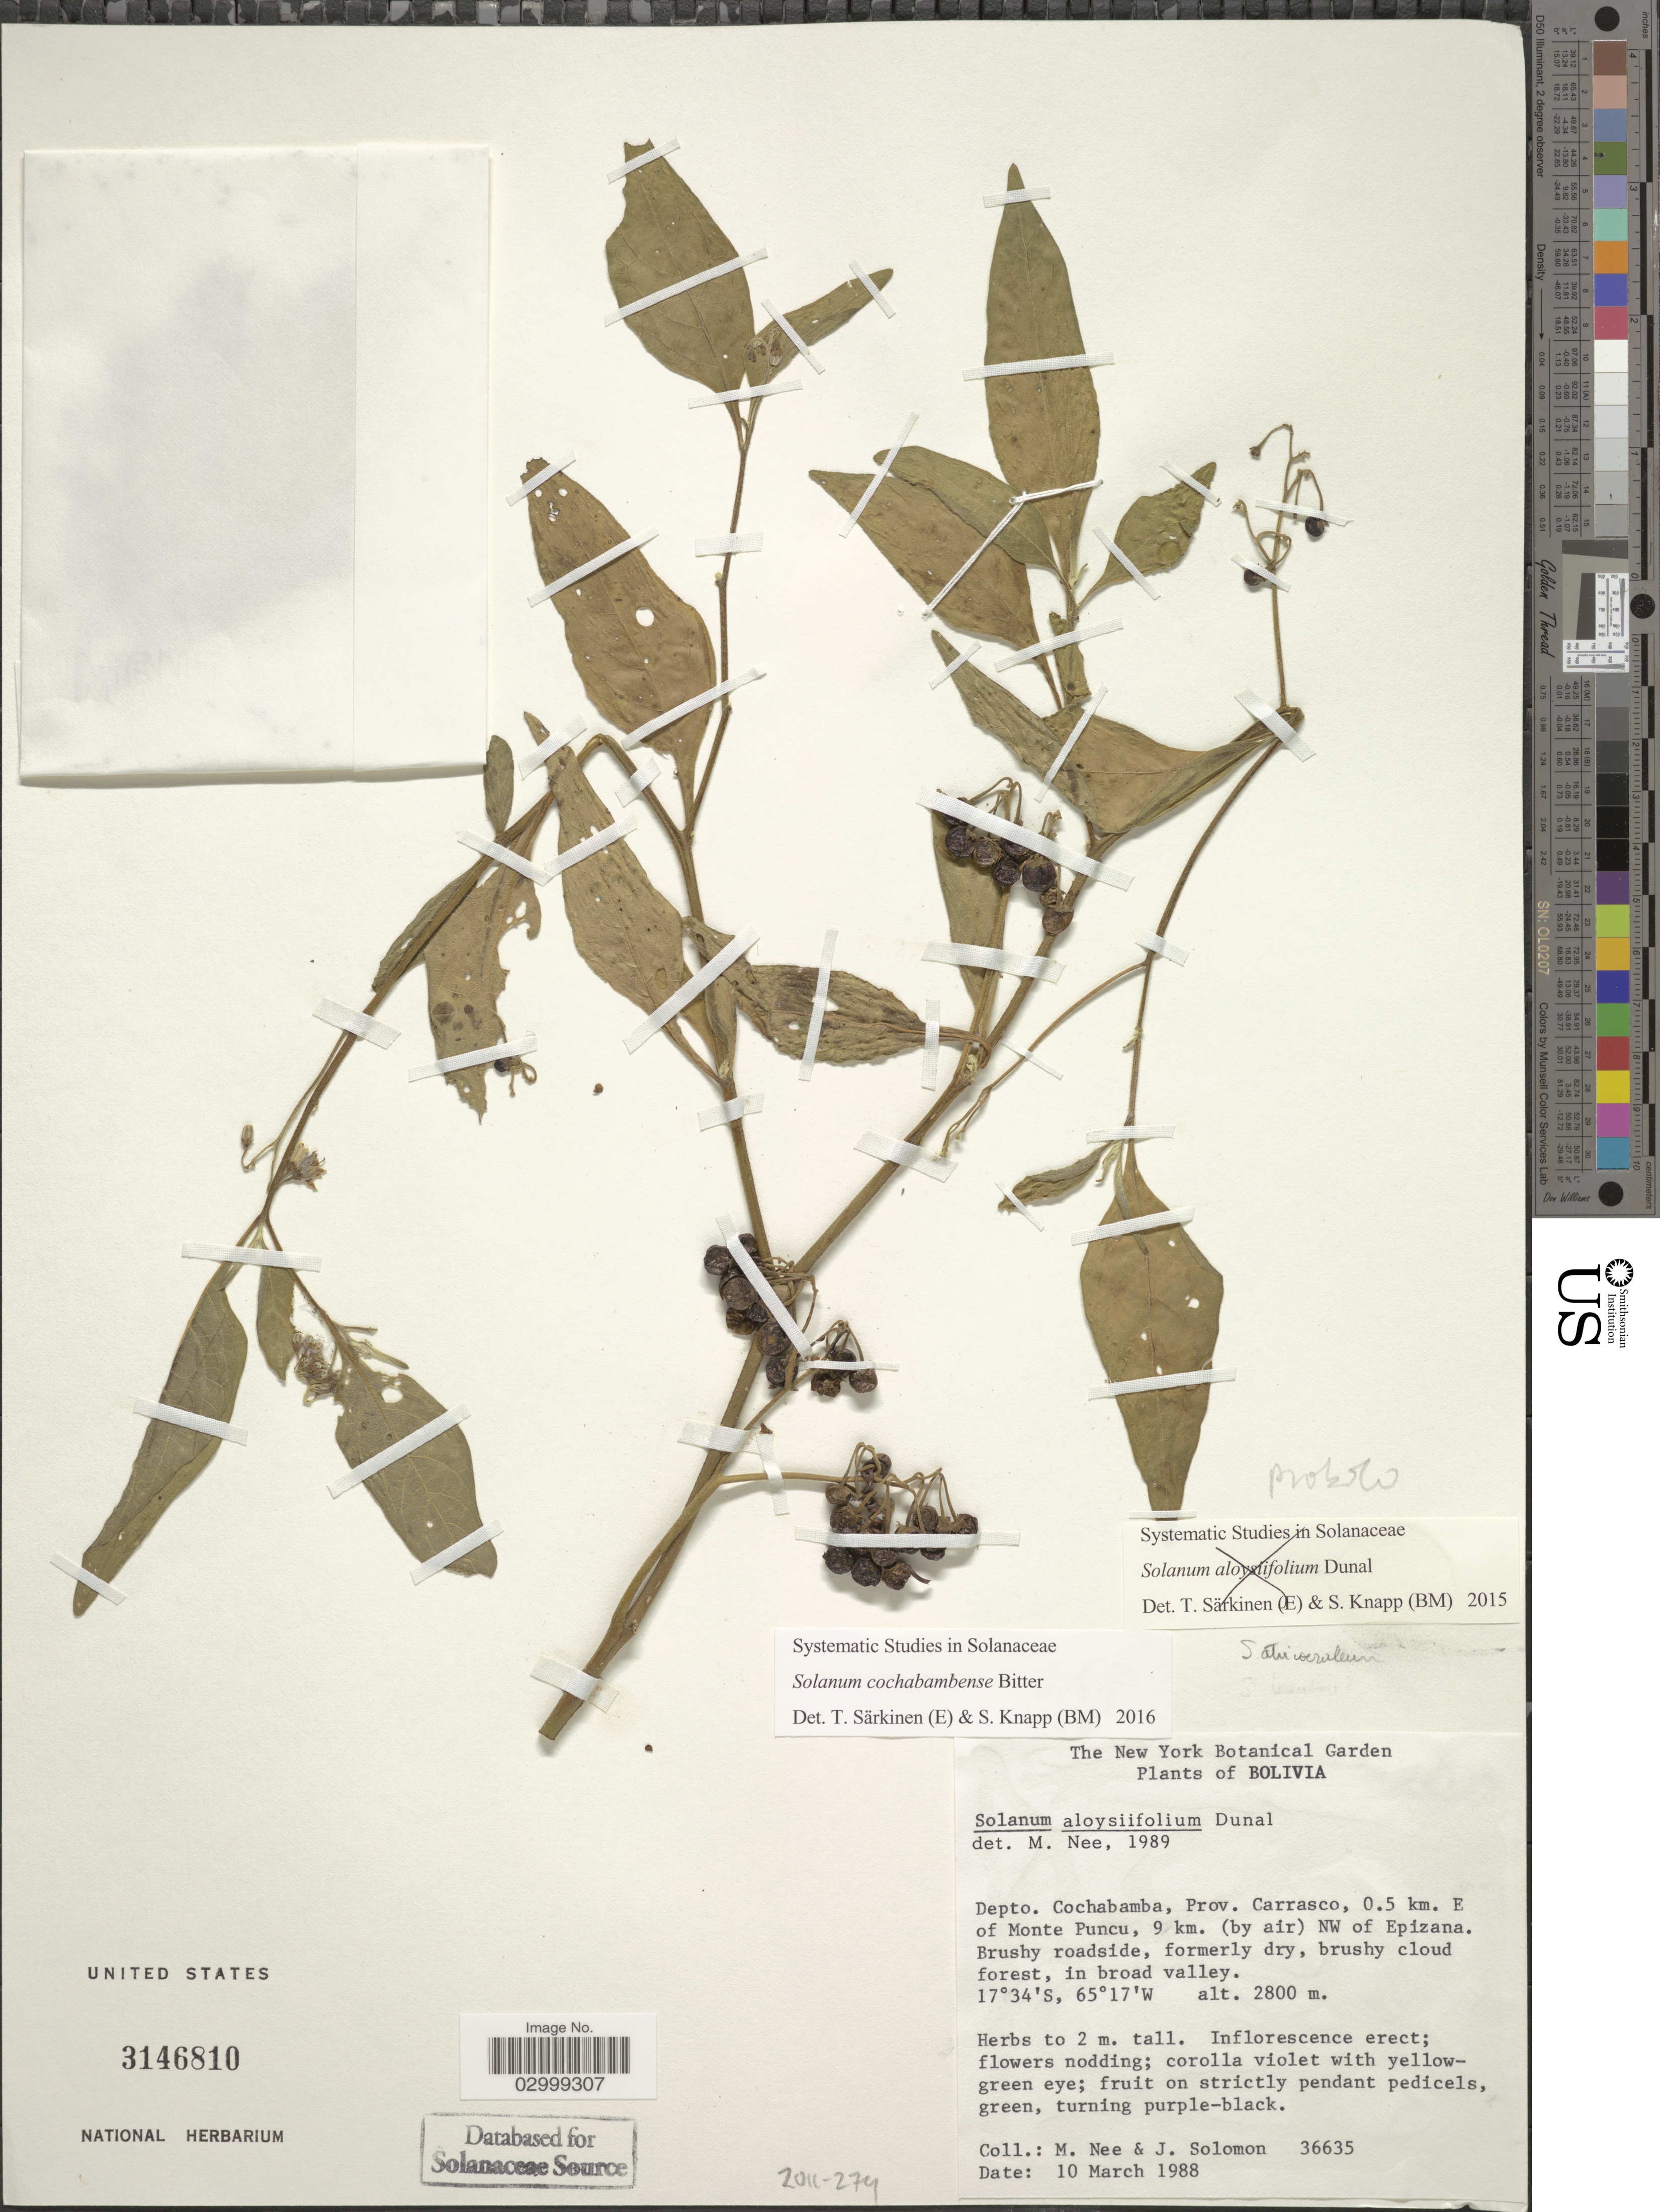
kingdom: Plantae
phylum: Tracheophyta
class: Magnoliopsida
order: Solanales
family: Solanaceae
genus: Solanum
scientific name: Solanum cochabambense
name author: Bitter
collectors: M. Nee & J. Solomon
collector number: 36635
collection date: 1988-03-10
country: Bolivia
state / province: Cochabamba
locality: Depto. Cochabamba, Prov. Carrasco, 0.5 km. E of Monte Puncu, 9 km. (by air) NW of Epizana.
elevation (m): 2800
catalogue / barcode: US 3146810